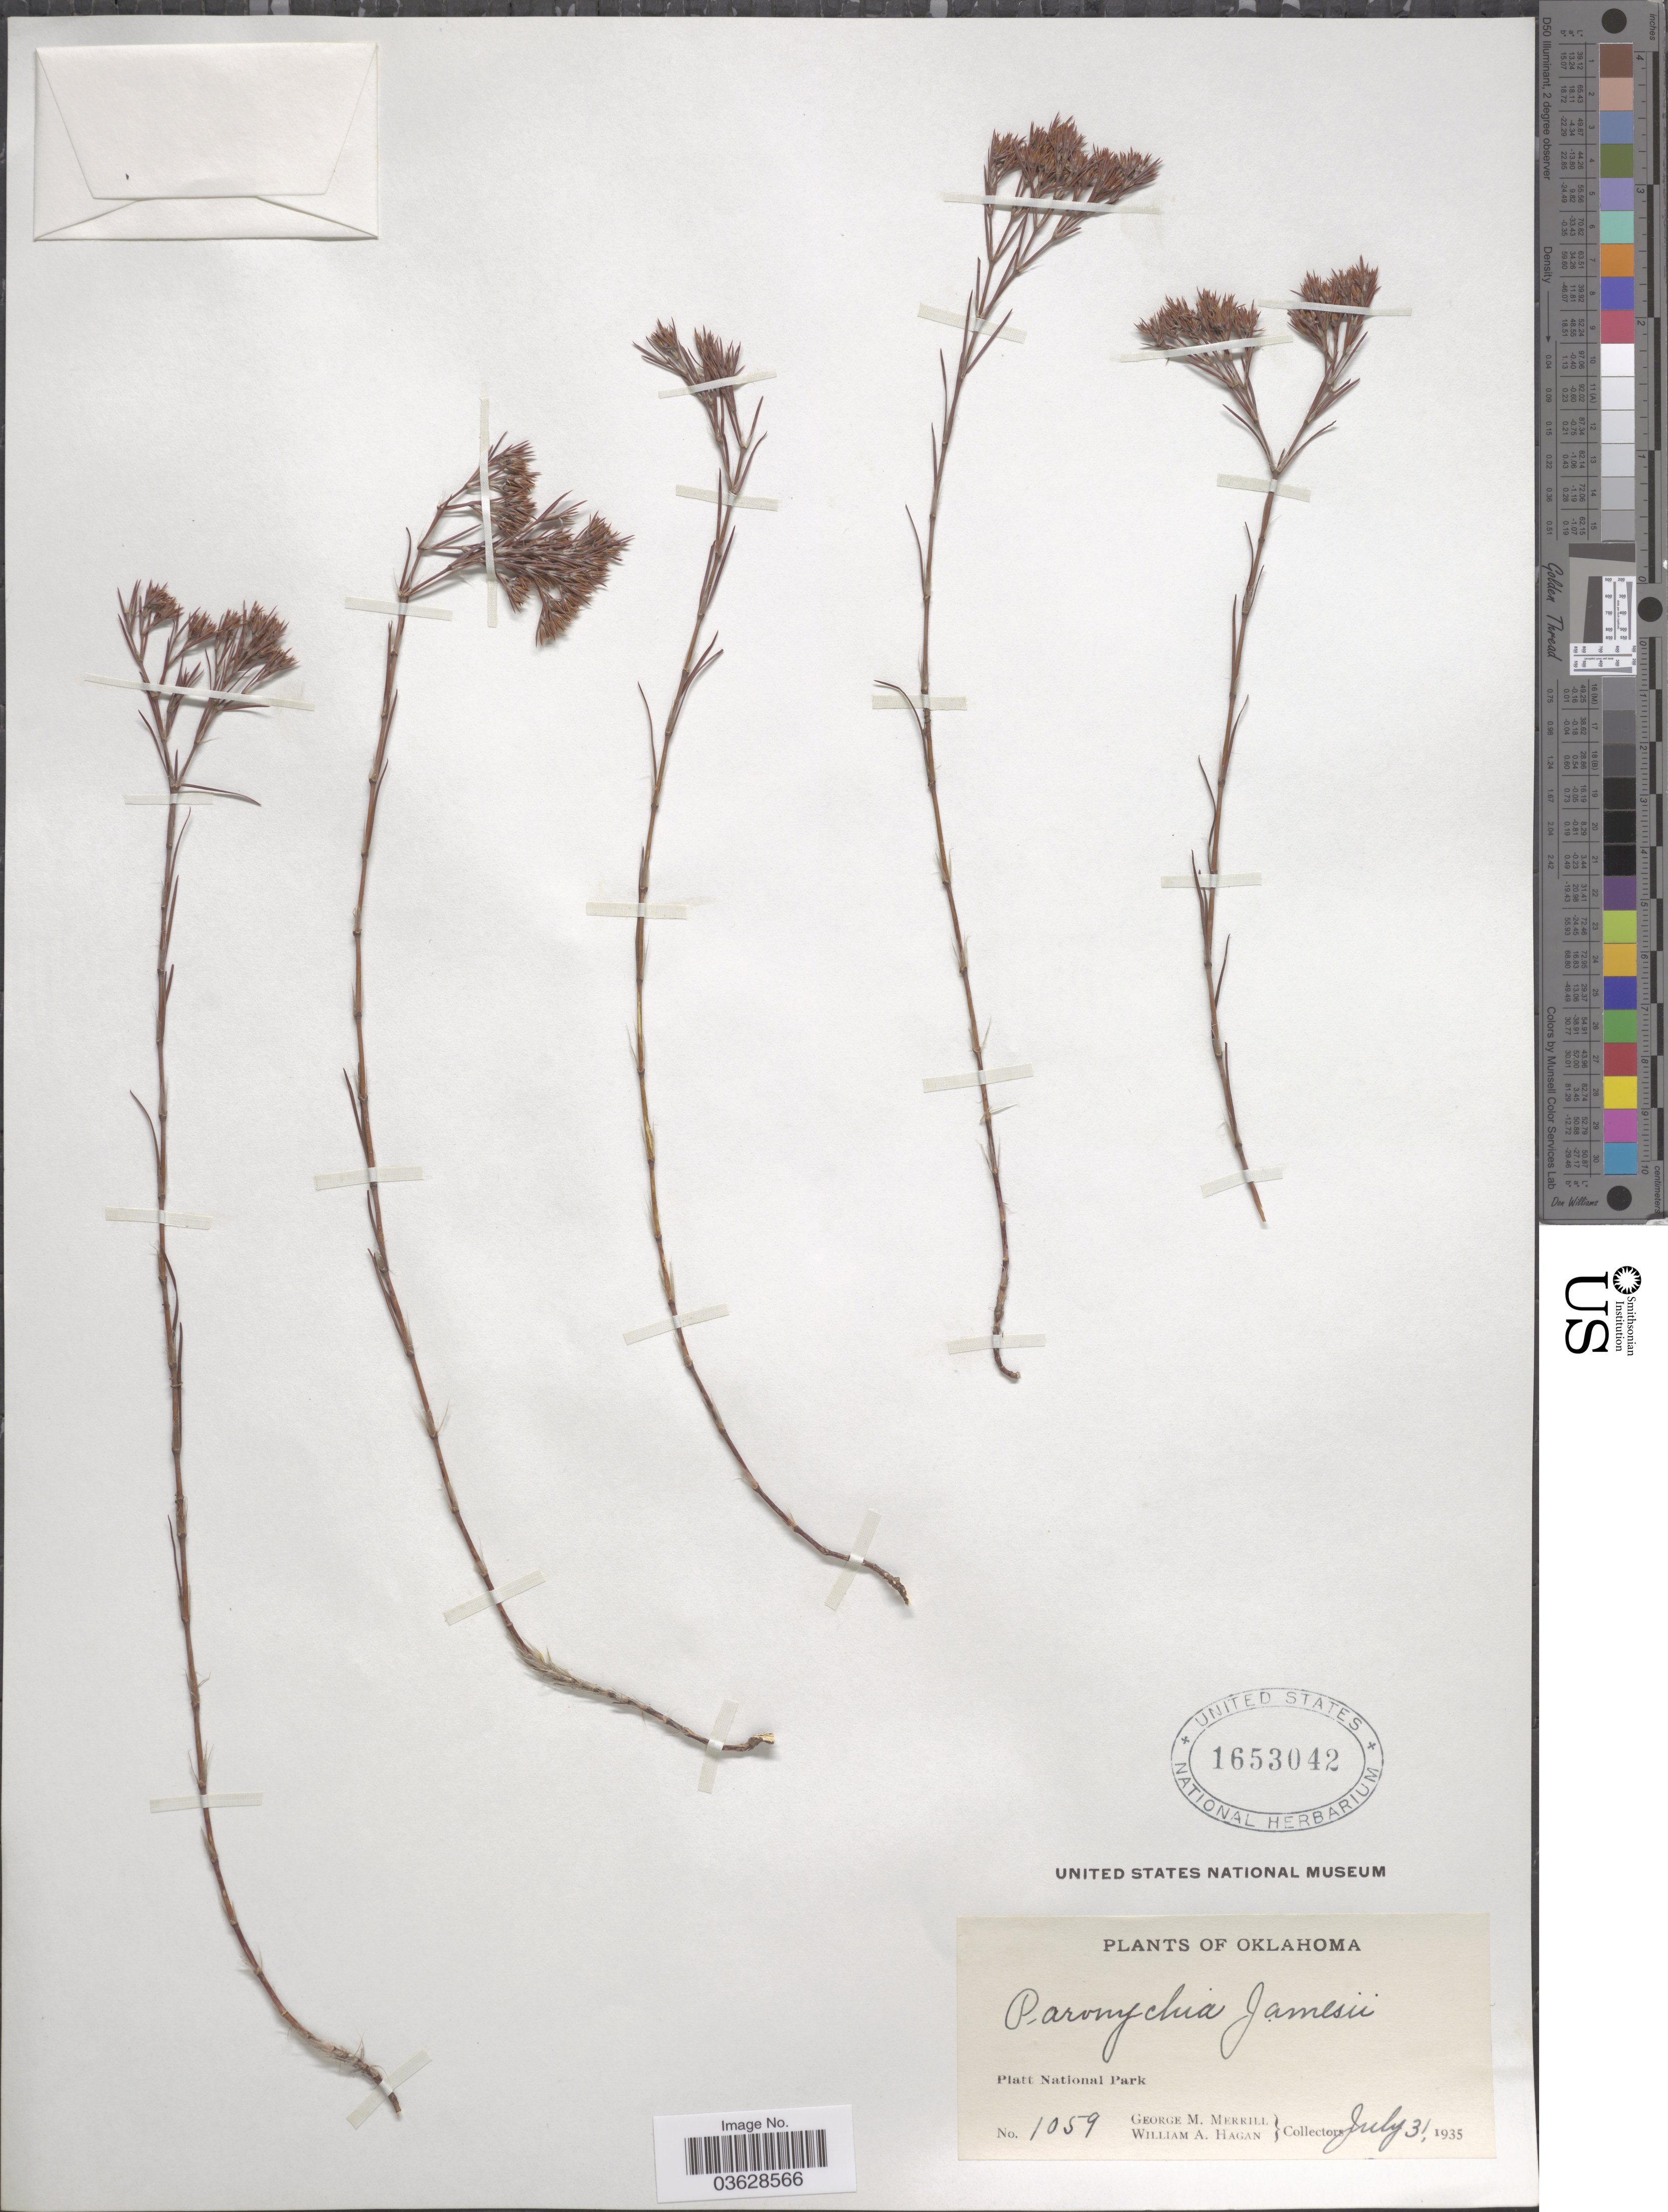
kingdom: Plantae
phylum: Tracheophyta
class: Magnoliopsida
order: Caryophyllales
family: Caryophyllaceae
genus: Paronychia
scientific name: Paronychia jamesii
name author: Torr. & A. Gray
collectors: G. M. Merrill & W. Hagan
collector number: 1059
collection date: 1935-07-31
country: United States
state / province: Oklahoma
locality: Platt National Park.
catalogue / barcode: US 1653042